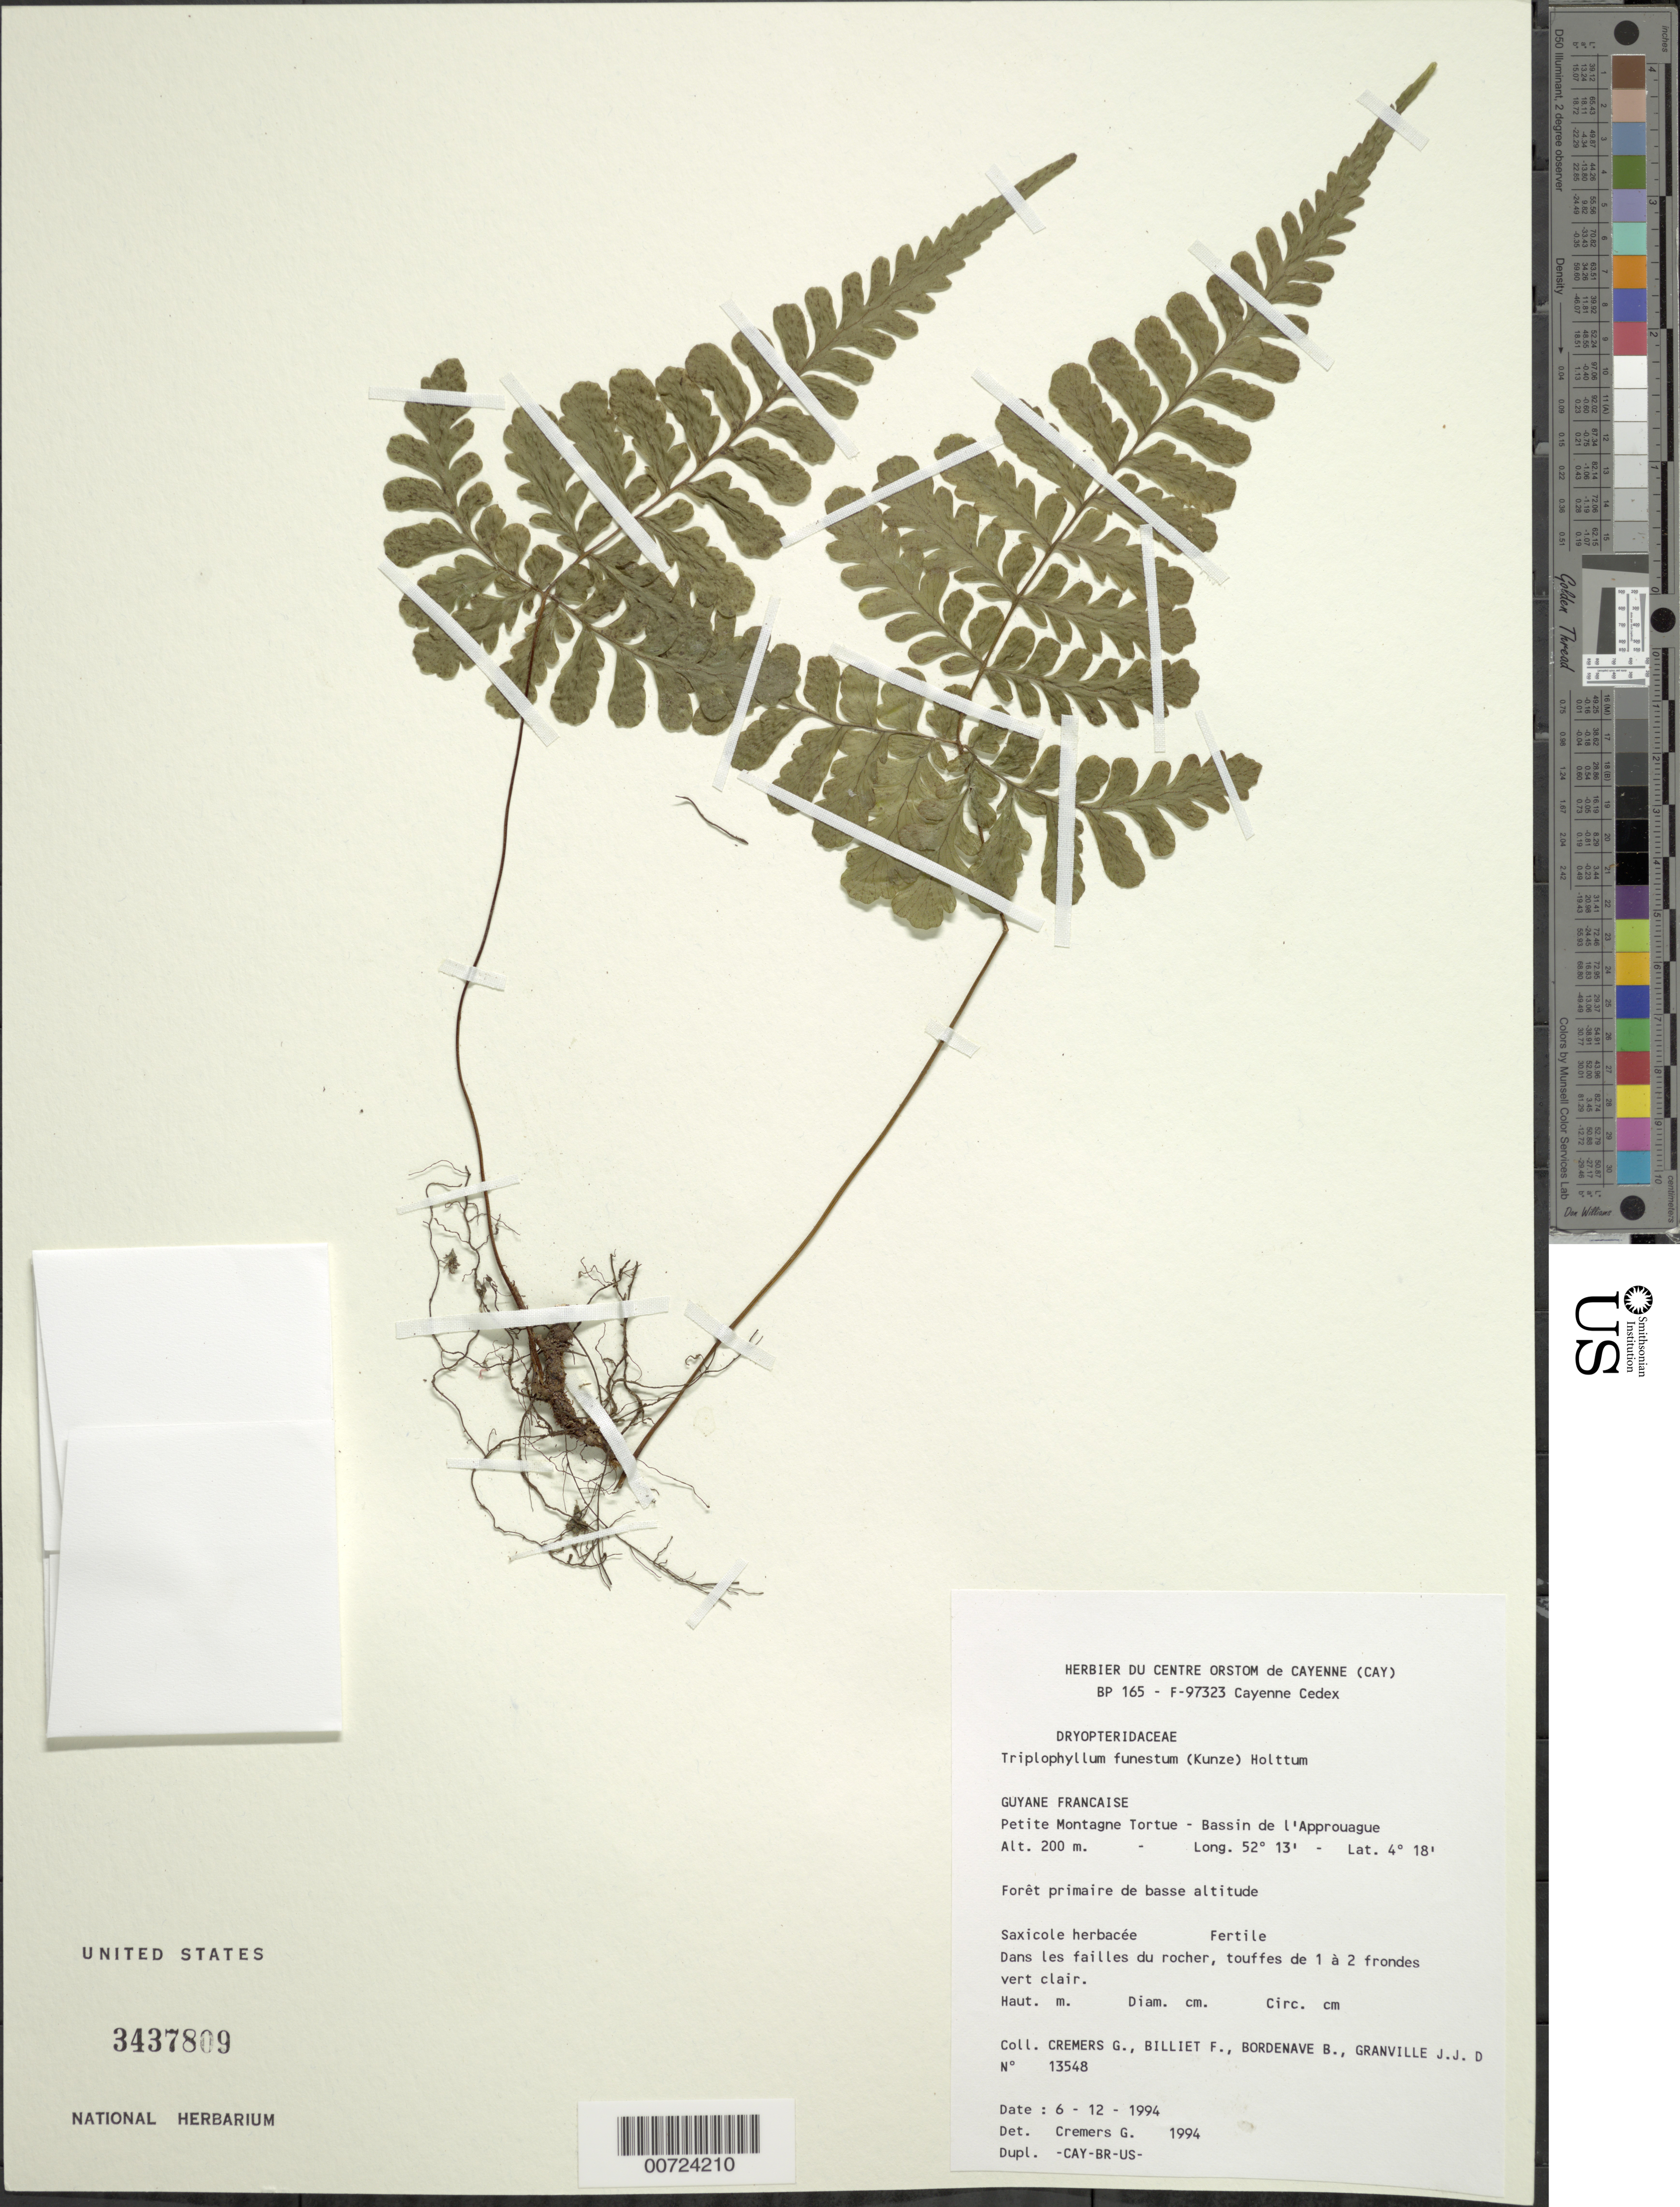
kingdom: Plantae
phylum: Tracheophyta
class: Polypodiopsida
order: Polypodiales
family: Tectariaceae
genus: Triplophyllum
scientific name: Triplophyllum funestum var. funestum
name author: (Kunze) Holttum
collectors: G. Cremers, F. Billiet, B. Bordenave, J.-J. de Granville & B. Jadin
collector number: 13548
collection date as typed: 6-Dec-94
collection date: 1994-12-06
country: French Guiana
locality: Petit Montagne Tortue, Bassin de l'Approuague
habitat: Low primary forest, in faults of rock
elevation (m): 200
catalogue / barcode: US 3437809